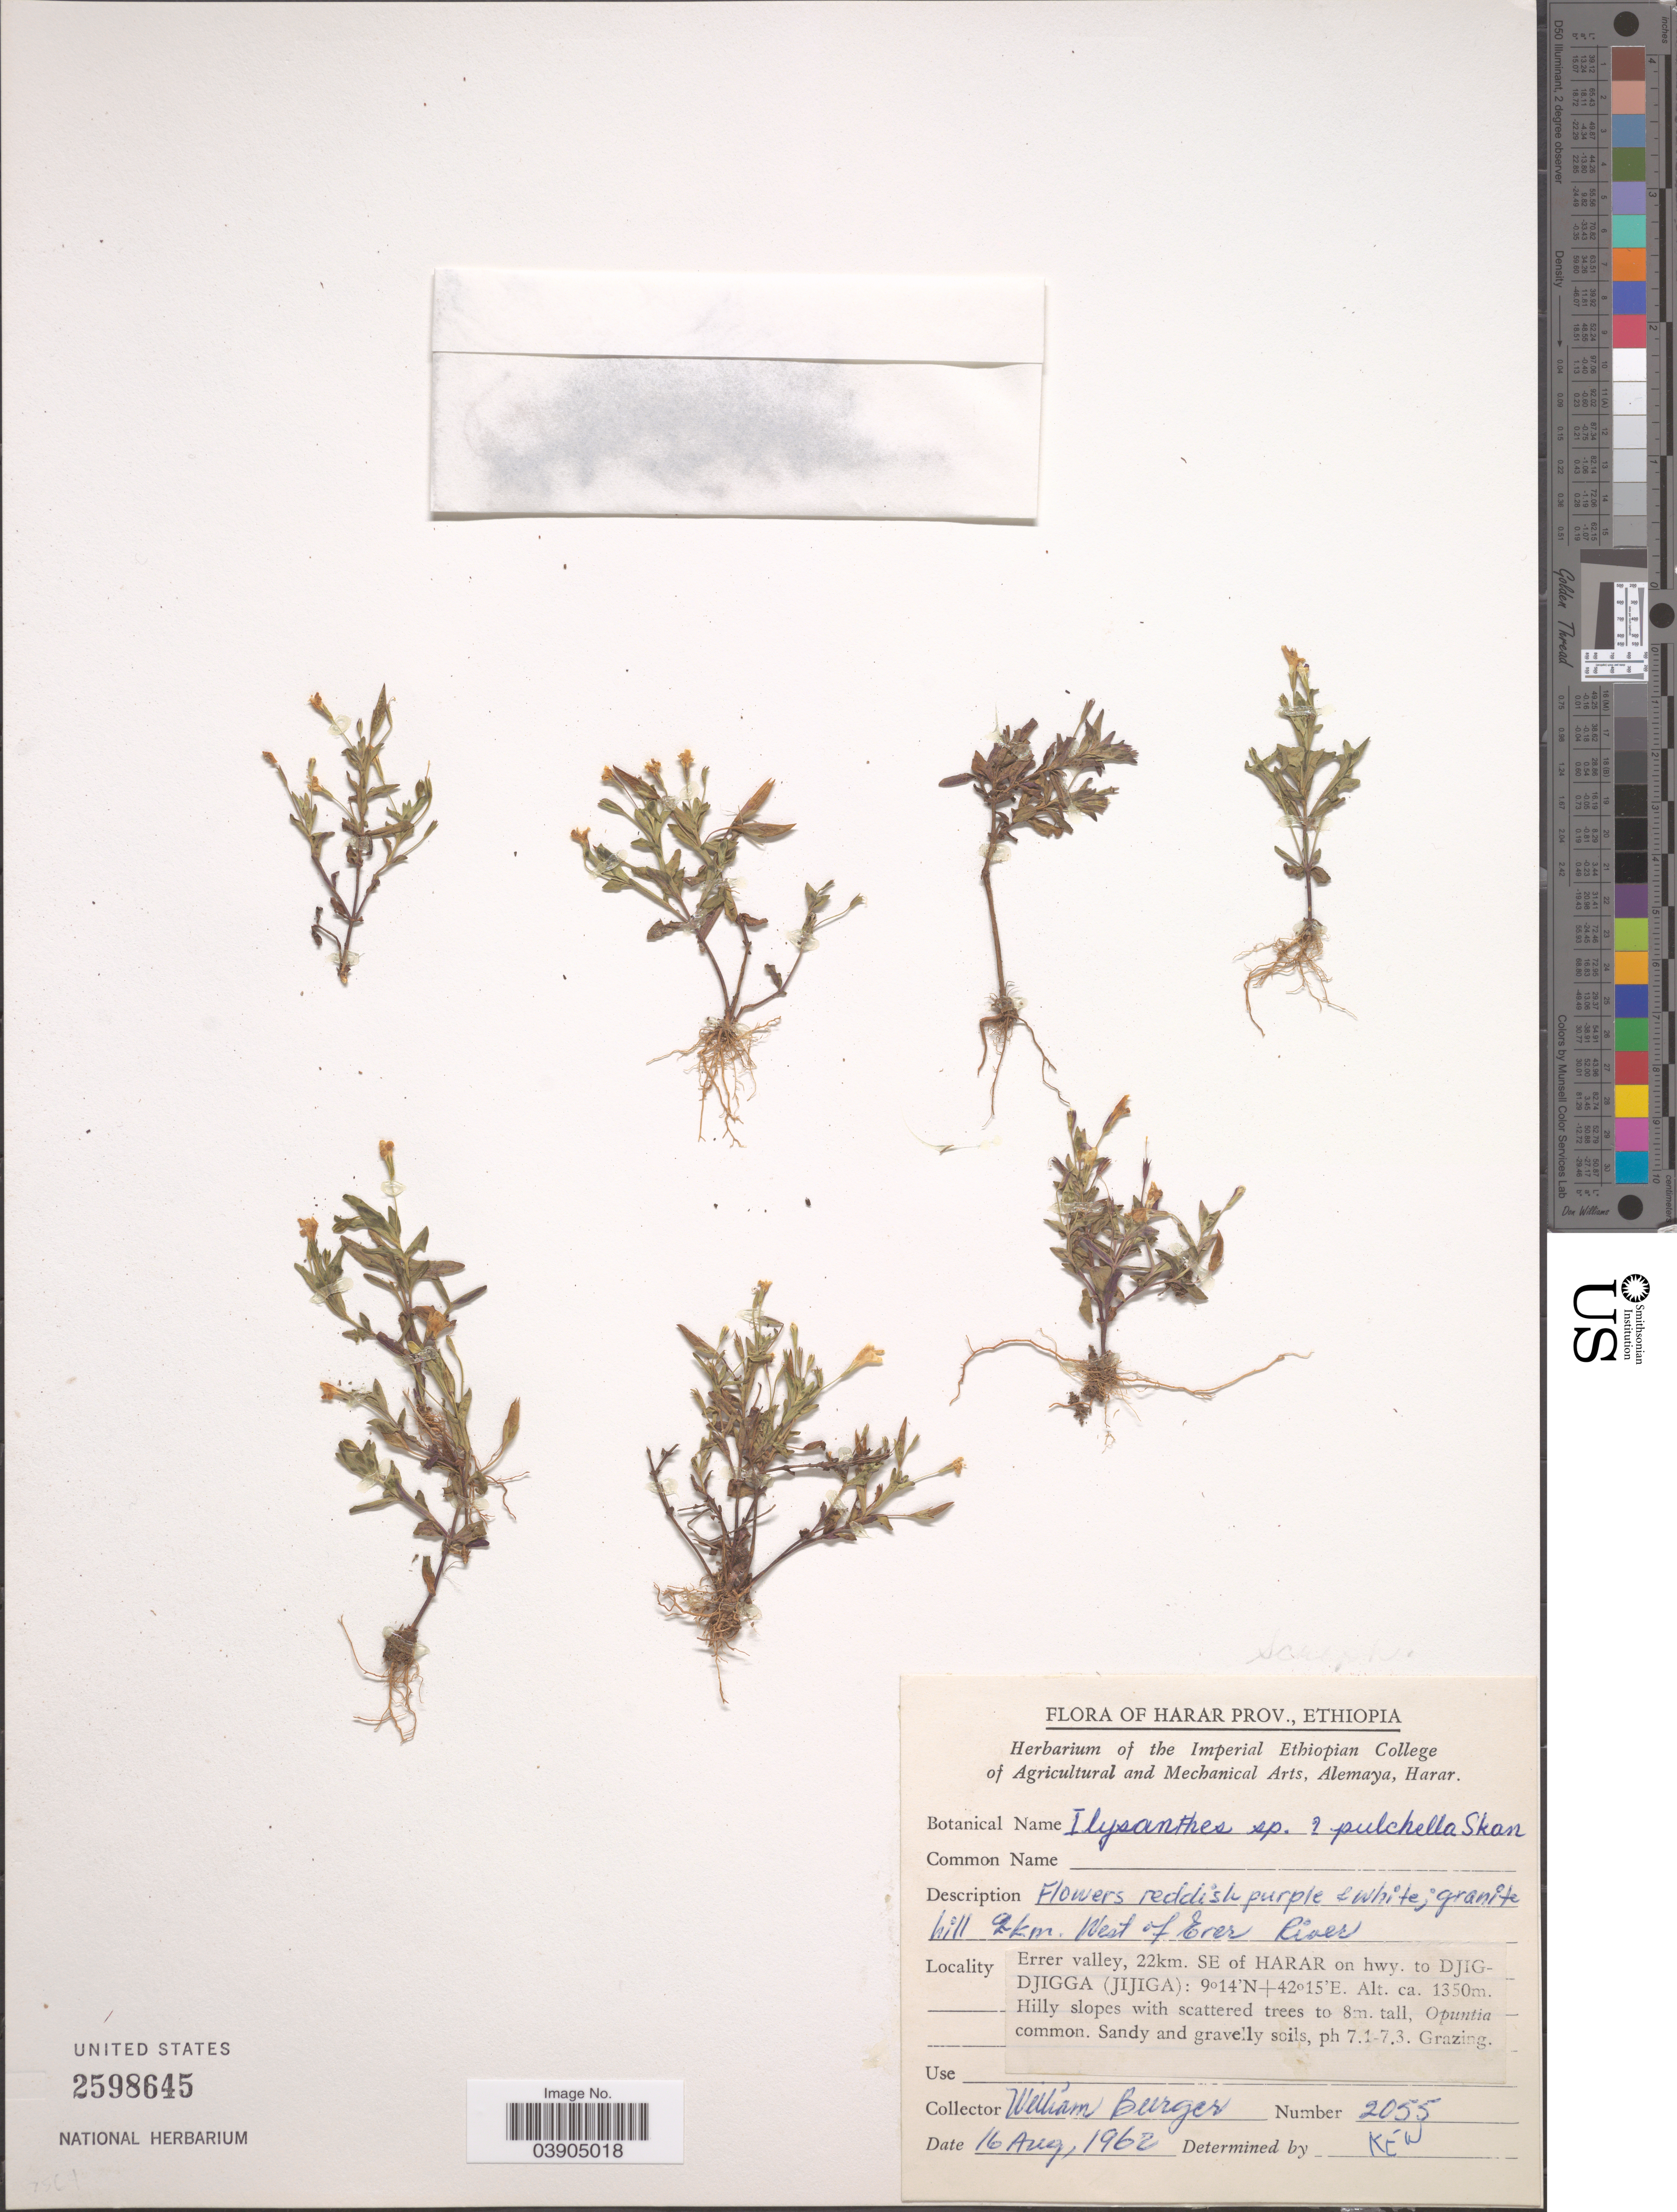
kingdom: Plantae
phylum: Tracheophyta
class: Magnoliopsida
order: Lamiales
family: Linderniaceae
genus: Lindernia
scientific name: Lindernia sp.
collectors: W. Burger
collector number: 2055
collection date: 1962-08-16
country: Ethiopia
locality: Harar Prov. 2 km. West of Erer River. Errer valley, 22 km. SE of Harar on hwy. to Djig-Djigga (Jijiga).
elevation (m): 1350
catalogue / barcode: US 2598645